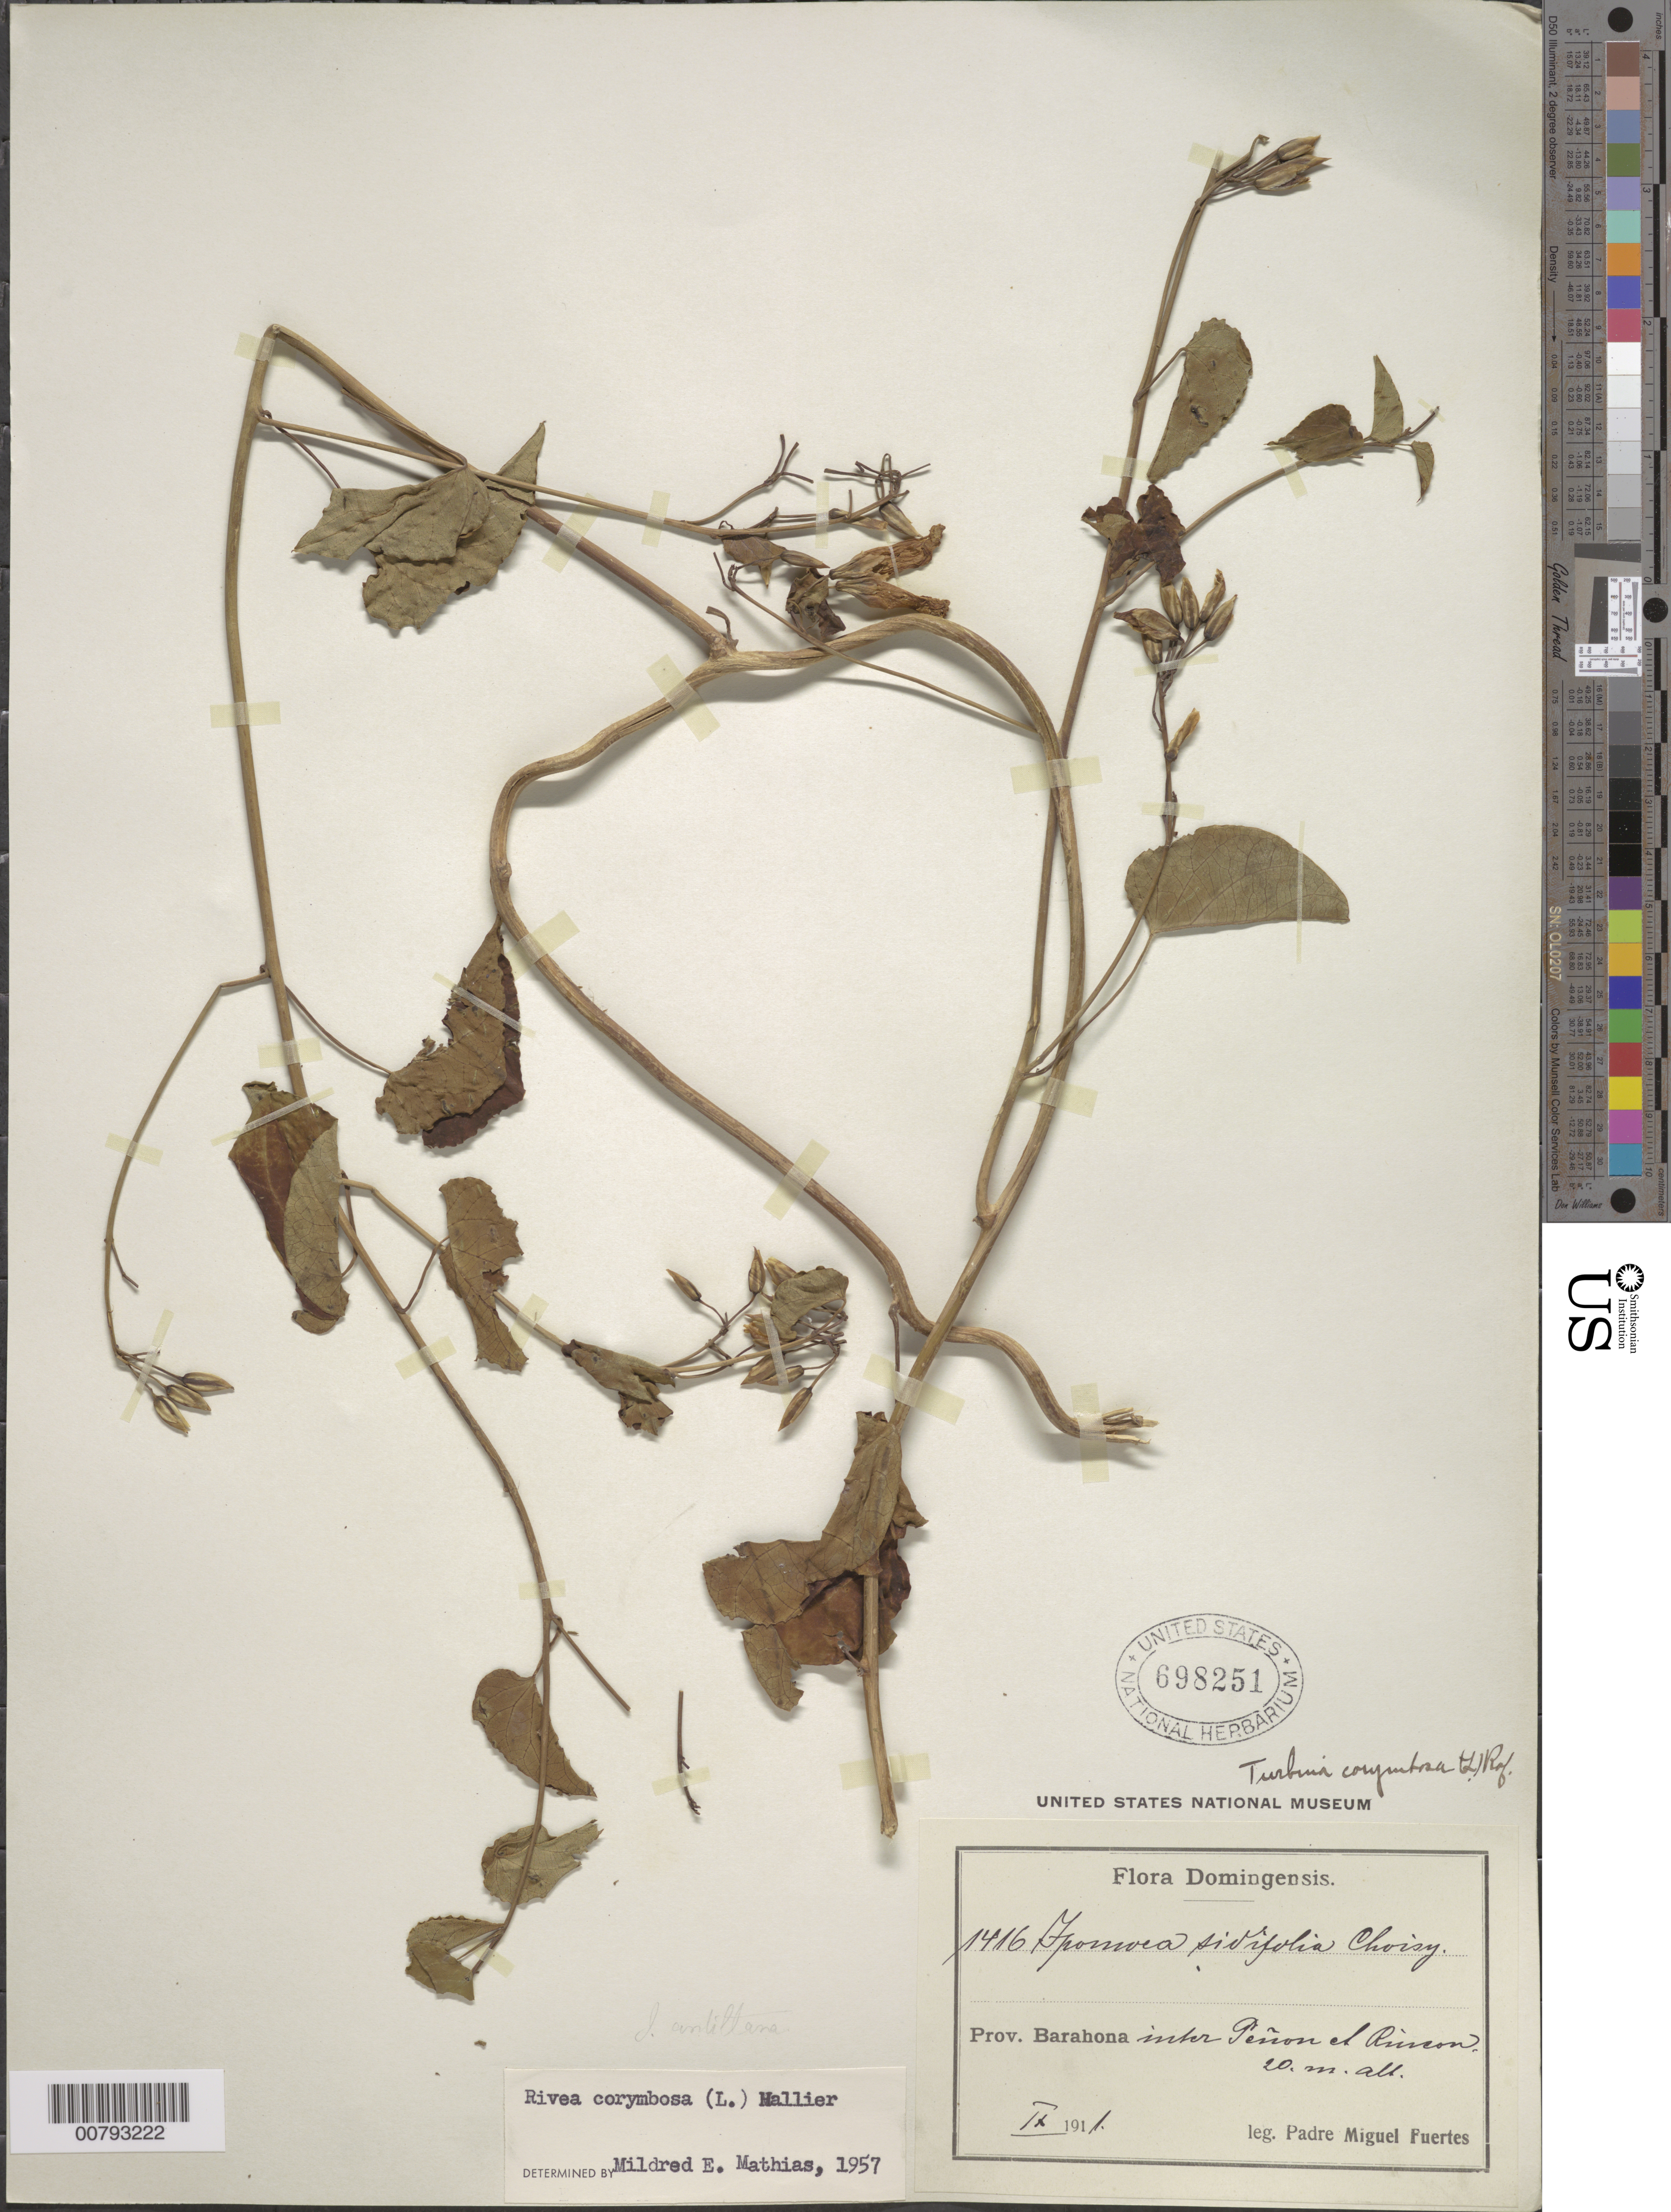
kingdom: Plantae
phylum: Tracheophyta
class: Magnoliopsida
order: Solanales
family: Convolvulaceae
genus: Turbina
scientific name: Turbina corymbosa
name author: (L.) Raf.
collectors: M. D. Fuertes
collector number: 1416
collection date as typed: Sep 1911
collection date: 1911-09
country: Dominican Republic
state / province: Barahona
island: Hispaniola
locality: Inter Piñon el Rincon.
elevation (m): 20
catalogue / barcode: US 698251